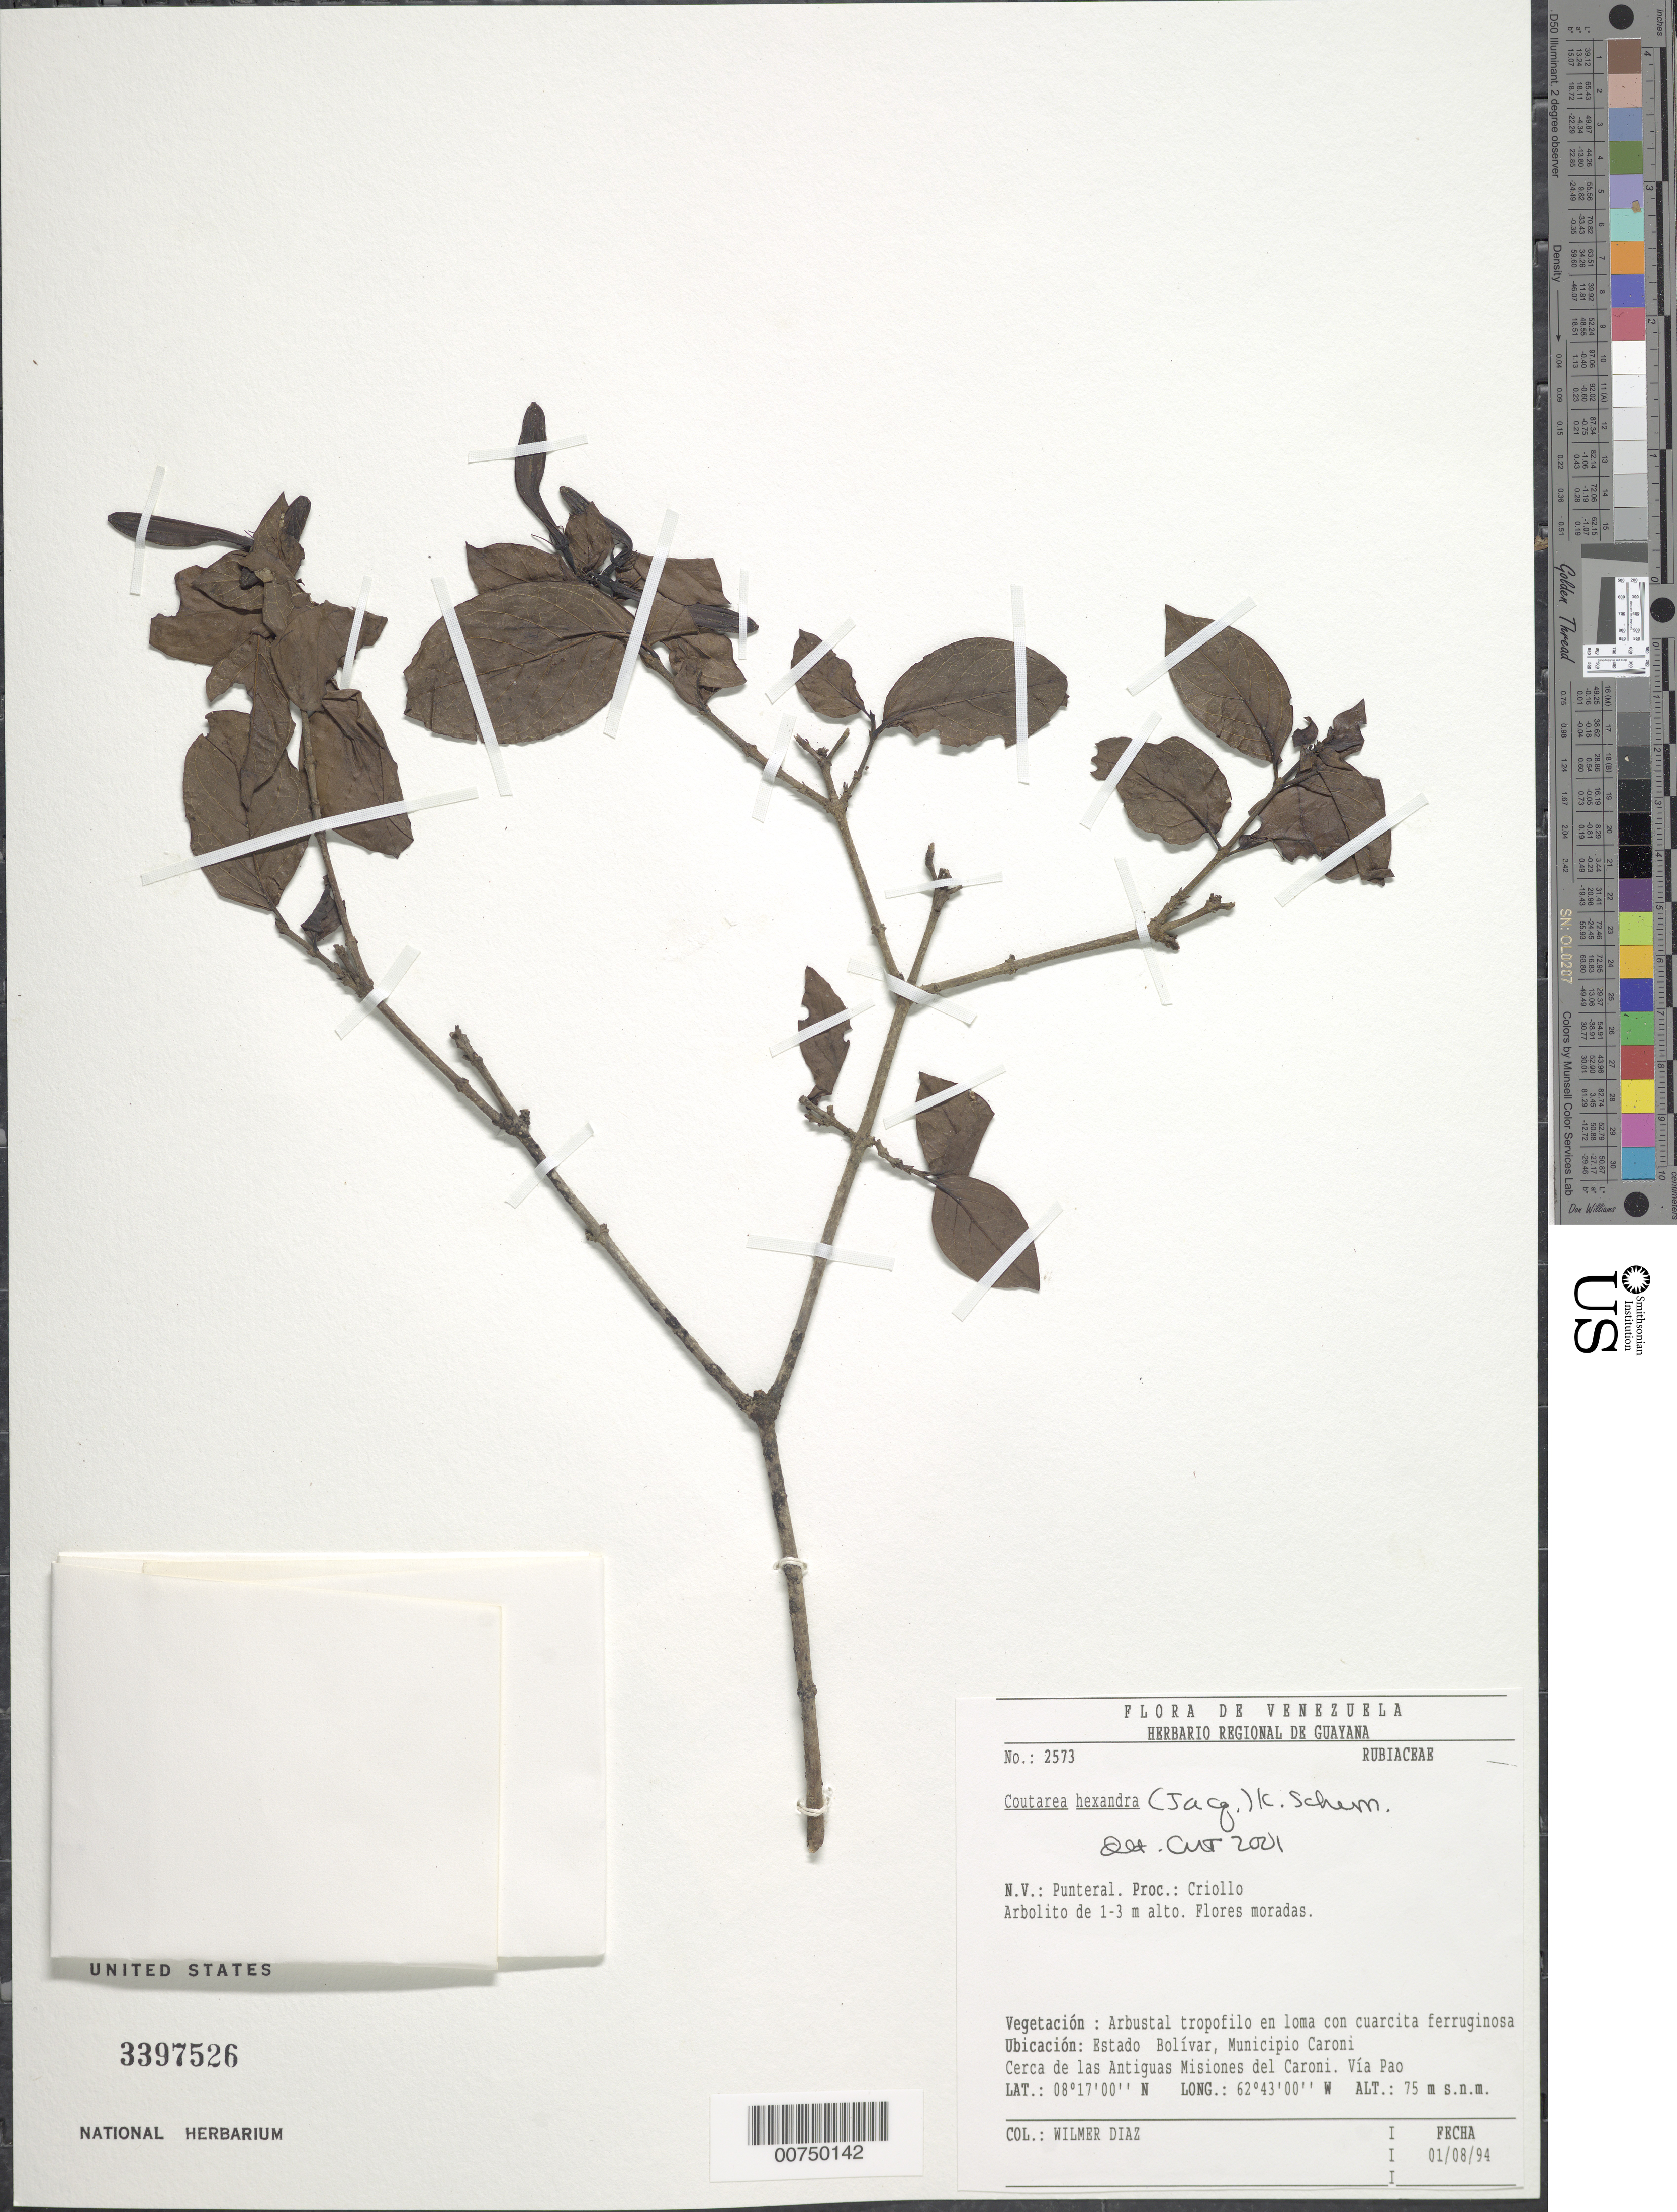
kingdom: Plantae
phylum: Tracheophyta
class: Magnoliopsida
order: Gentianales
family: Rubiaceae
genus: Coutarea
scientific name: Coutarea hexandra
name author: (Jacq.) K. Schum.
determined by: Taylor, Charlotte M.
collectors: W. Díaz P.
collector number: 2573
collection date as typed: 1-Aug-94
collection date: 1994-08-01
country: Venezuela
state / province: Bolívar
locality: Mun. Caroní, Antiguas Misiones del Caroní, via Pao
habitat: Bosque tropofilo en loma con cuarcita ferruginosa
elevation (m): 75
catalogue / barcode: US 3397526